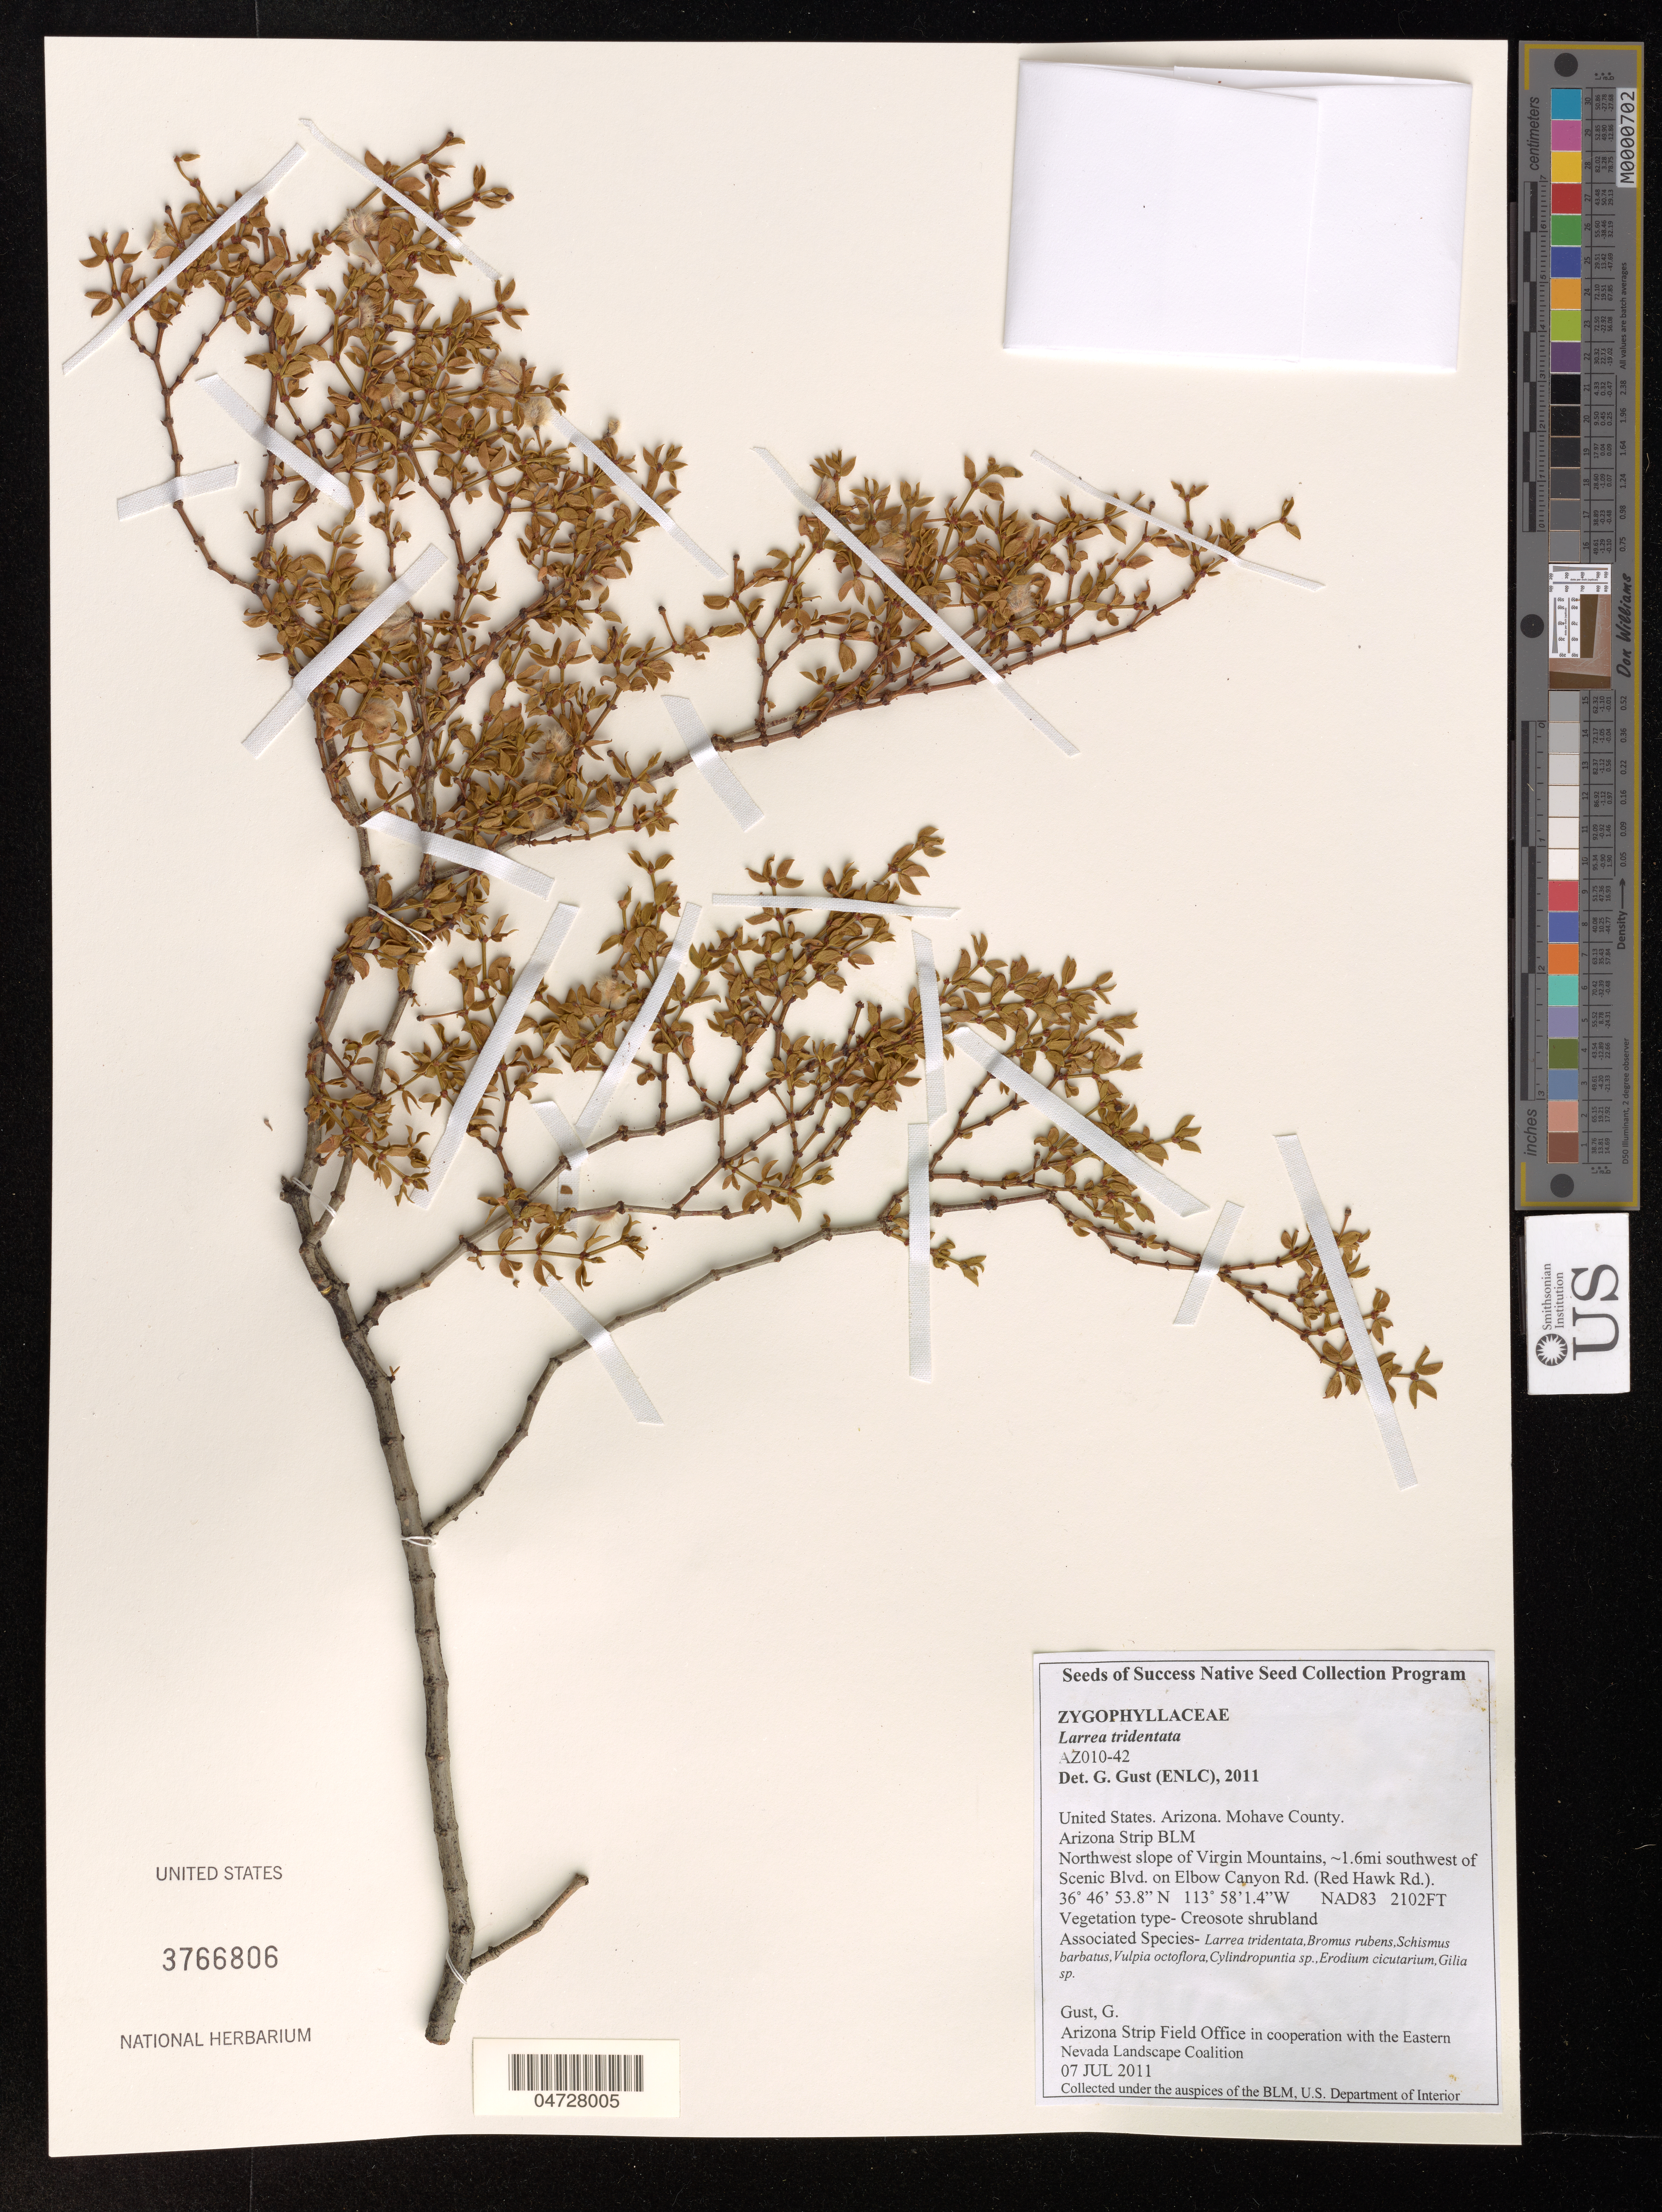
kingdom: Plantae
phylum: Tracheophyta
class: Magnoliopsida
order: Zygophyllales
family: Zygophyllaceae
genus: Larrea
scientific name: Larrea tridentata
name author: (Sessé & Moc. ex DC.) Coville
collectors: G. Gust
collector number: AZ010-42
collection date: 2011-07-07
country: United States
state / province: Arizona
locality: Mohave County. Arizona Strip BLM. Northwest slope of Virgin Mountains, ~1.6mi southwest of Scenic Blvd. on Elbow Canyon Rd. (Red Hawk Rd.).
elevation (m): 641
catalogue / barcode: US 3766806